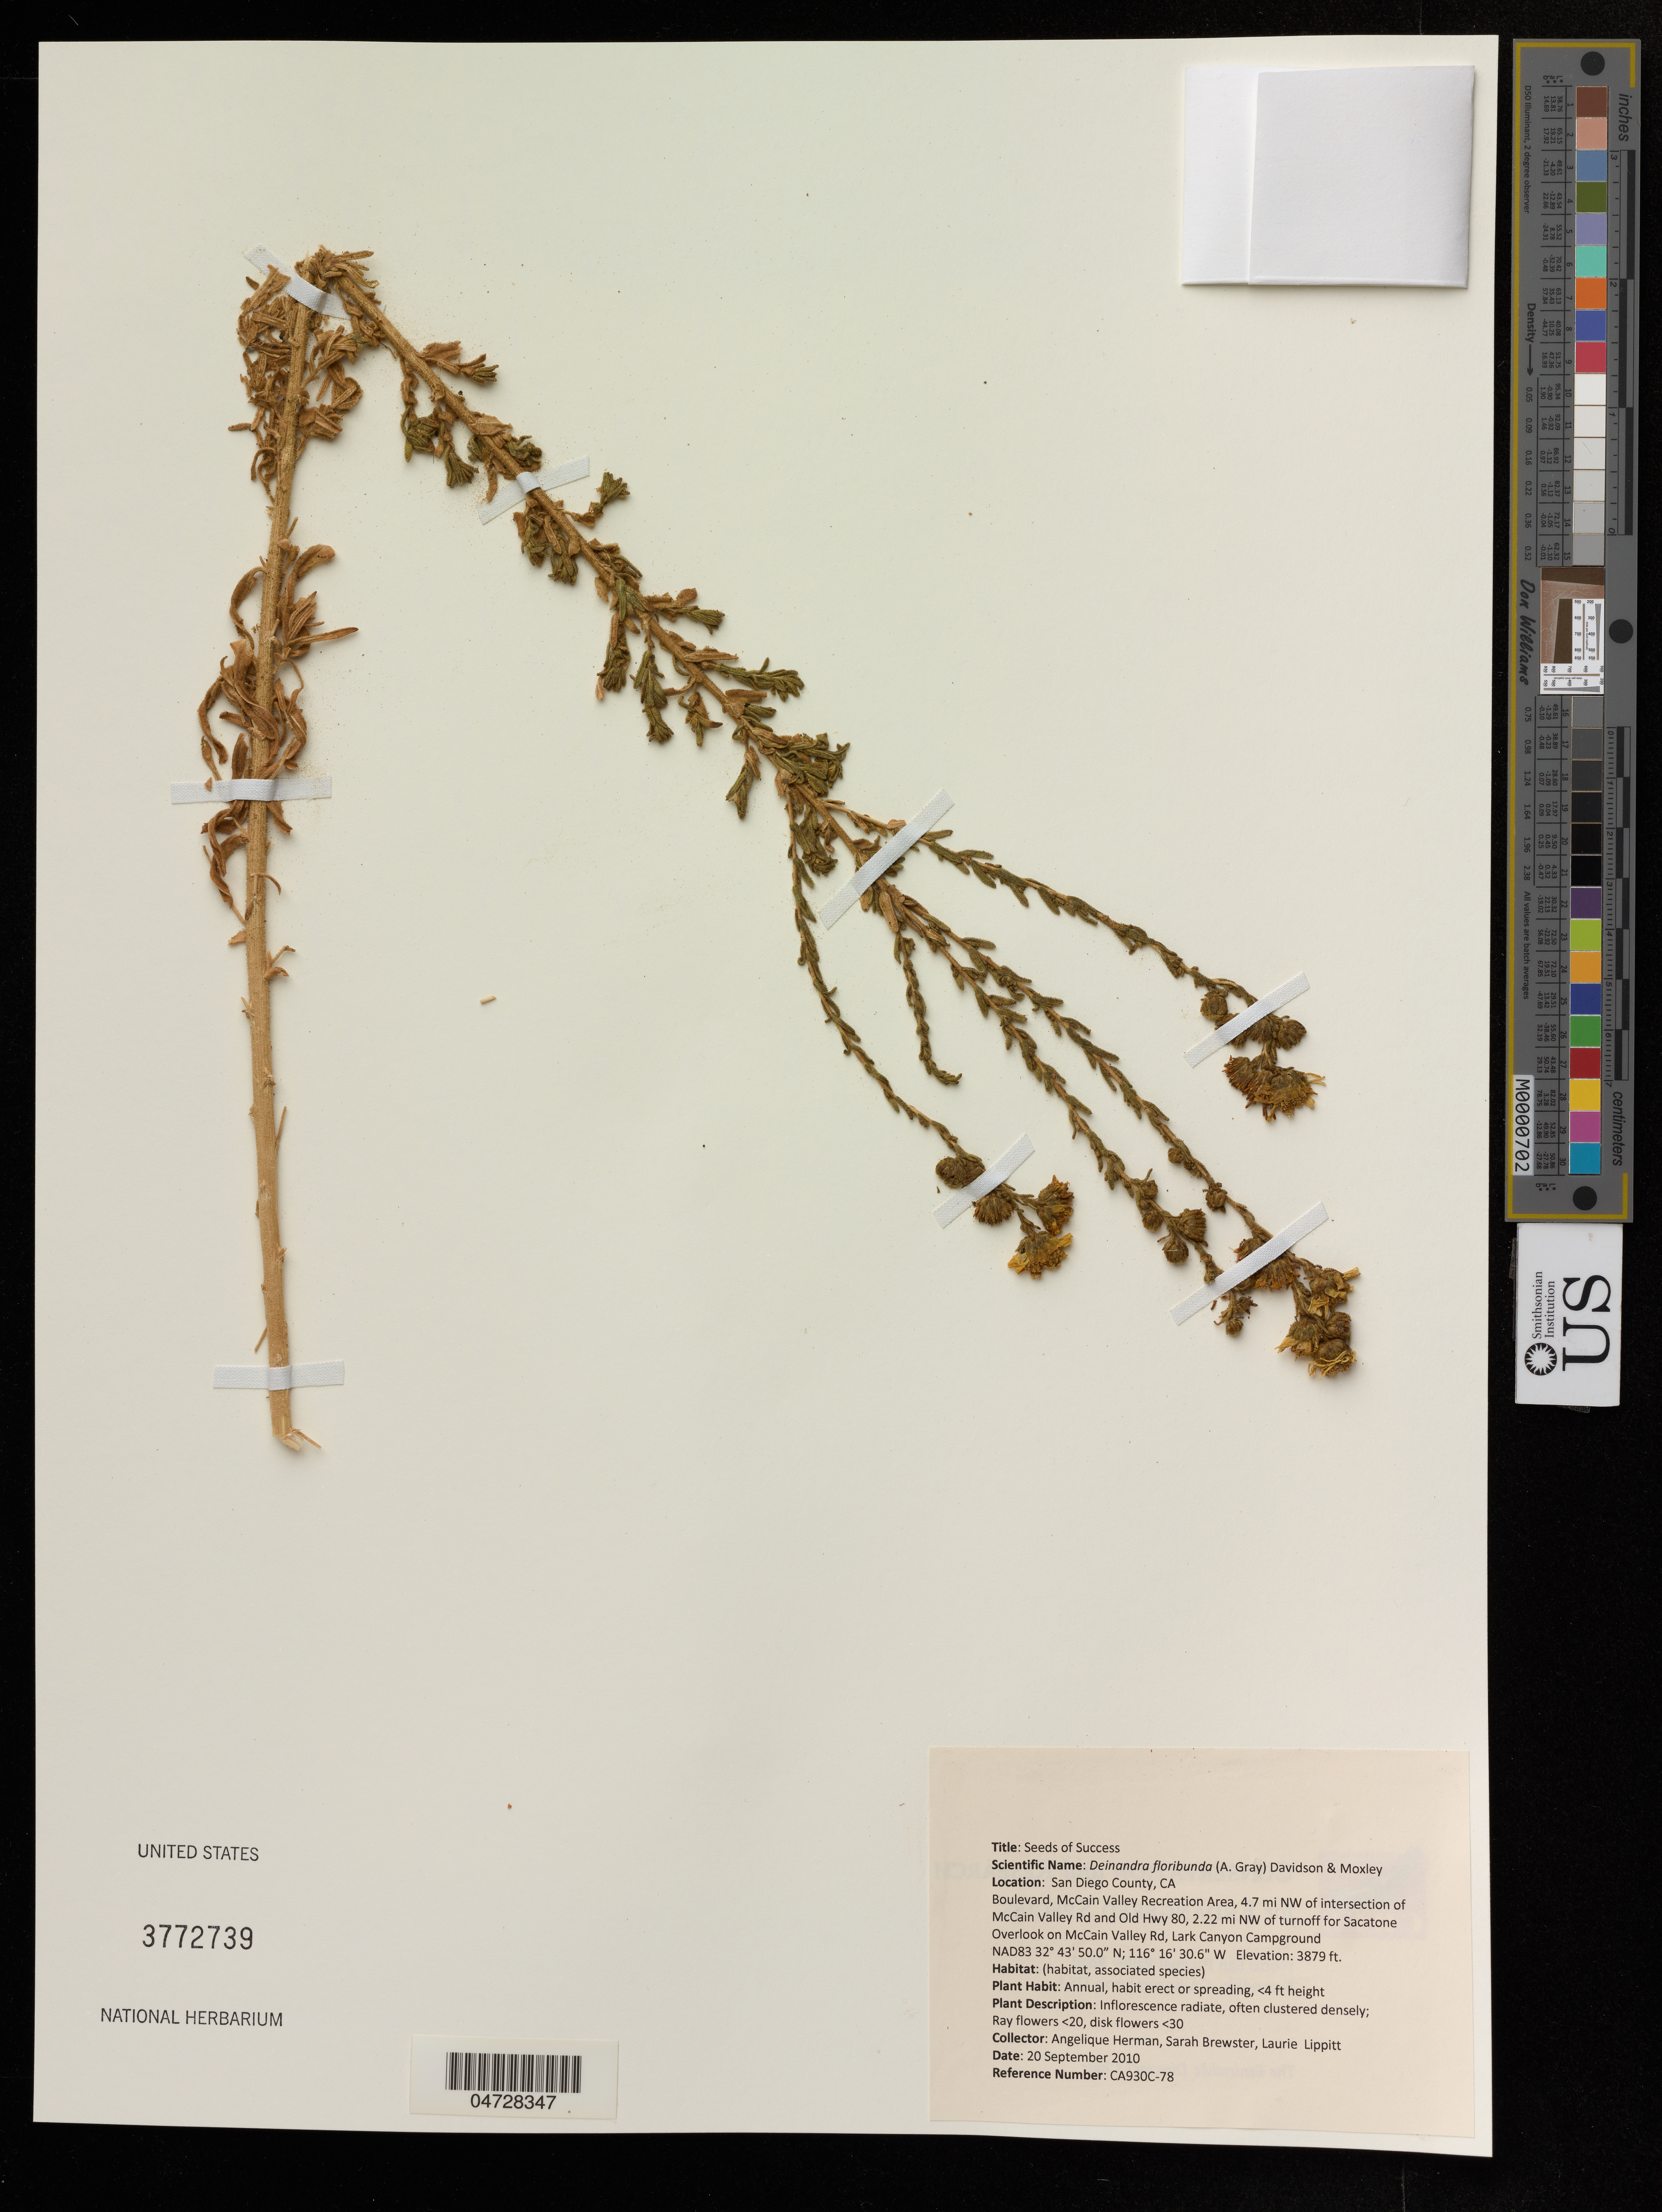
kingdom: Plantae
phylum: Tracheophyta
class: Magnoliopsida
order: Asterales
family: Asteraceae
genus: Deinandra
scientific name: Deinandra floribunda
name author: (A. Gray) Davidson & Moxley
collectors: A. Herman, S. Brewster & L. Lippitt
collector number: CA930C-78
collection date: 2010-09-20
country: United States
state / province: California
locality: San Diego County, Boulevard, McCain Valley Recreation Area, 4.7 mi NW of intersection of McCain Valley Rd and Old Hwy 80, 2.22 mi NW of turnoff for Sacatone Overlook on McCain Valley Rd, Lark Canyon Campground.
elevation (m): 1182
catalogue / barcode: US 3772739